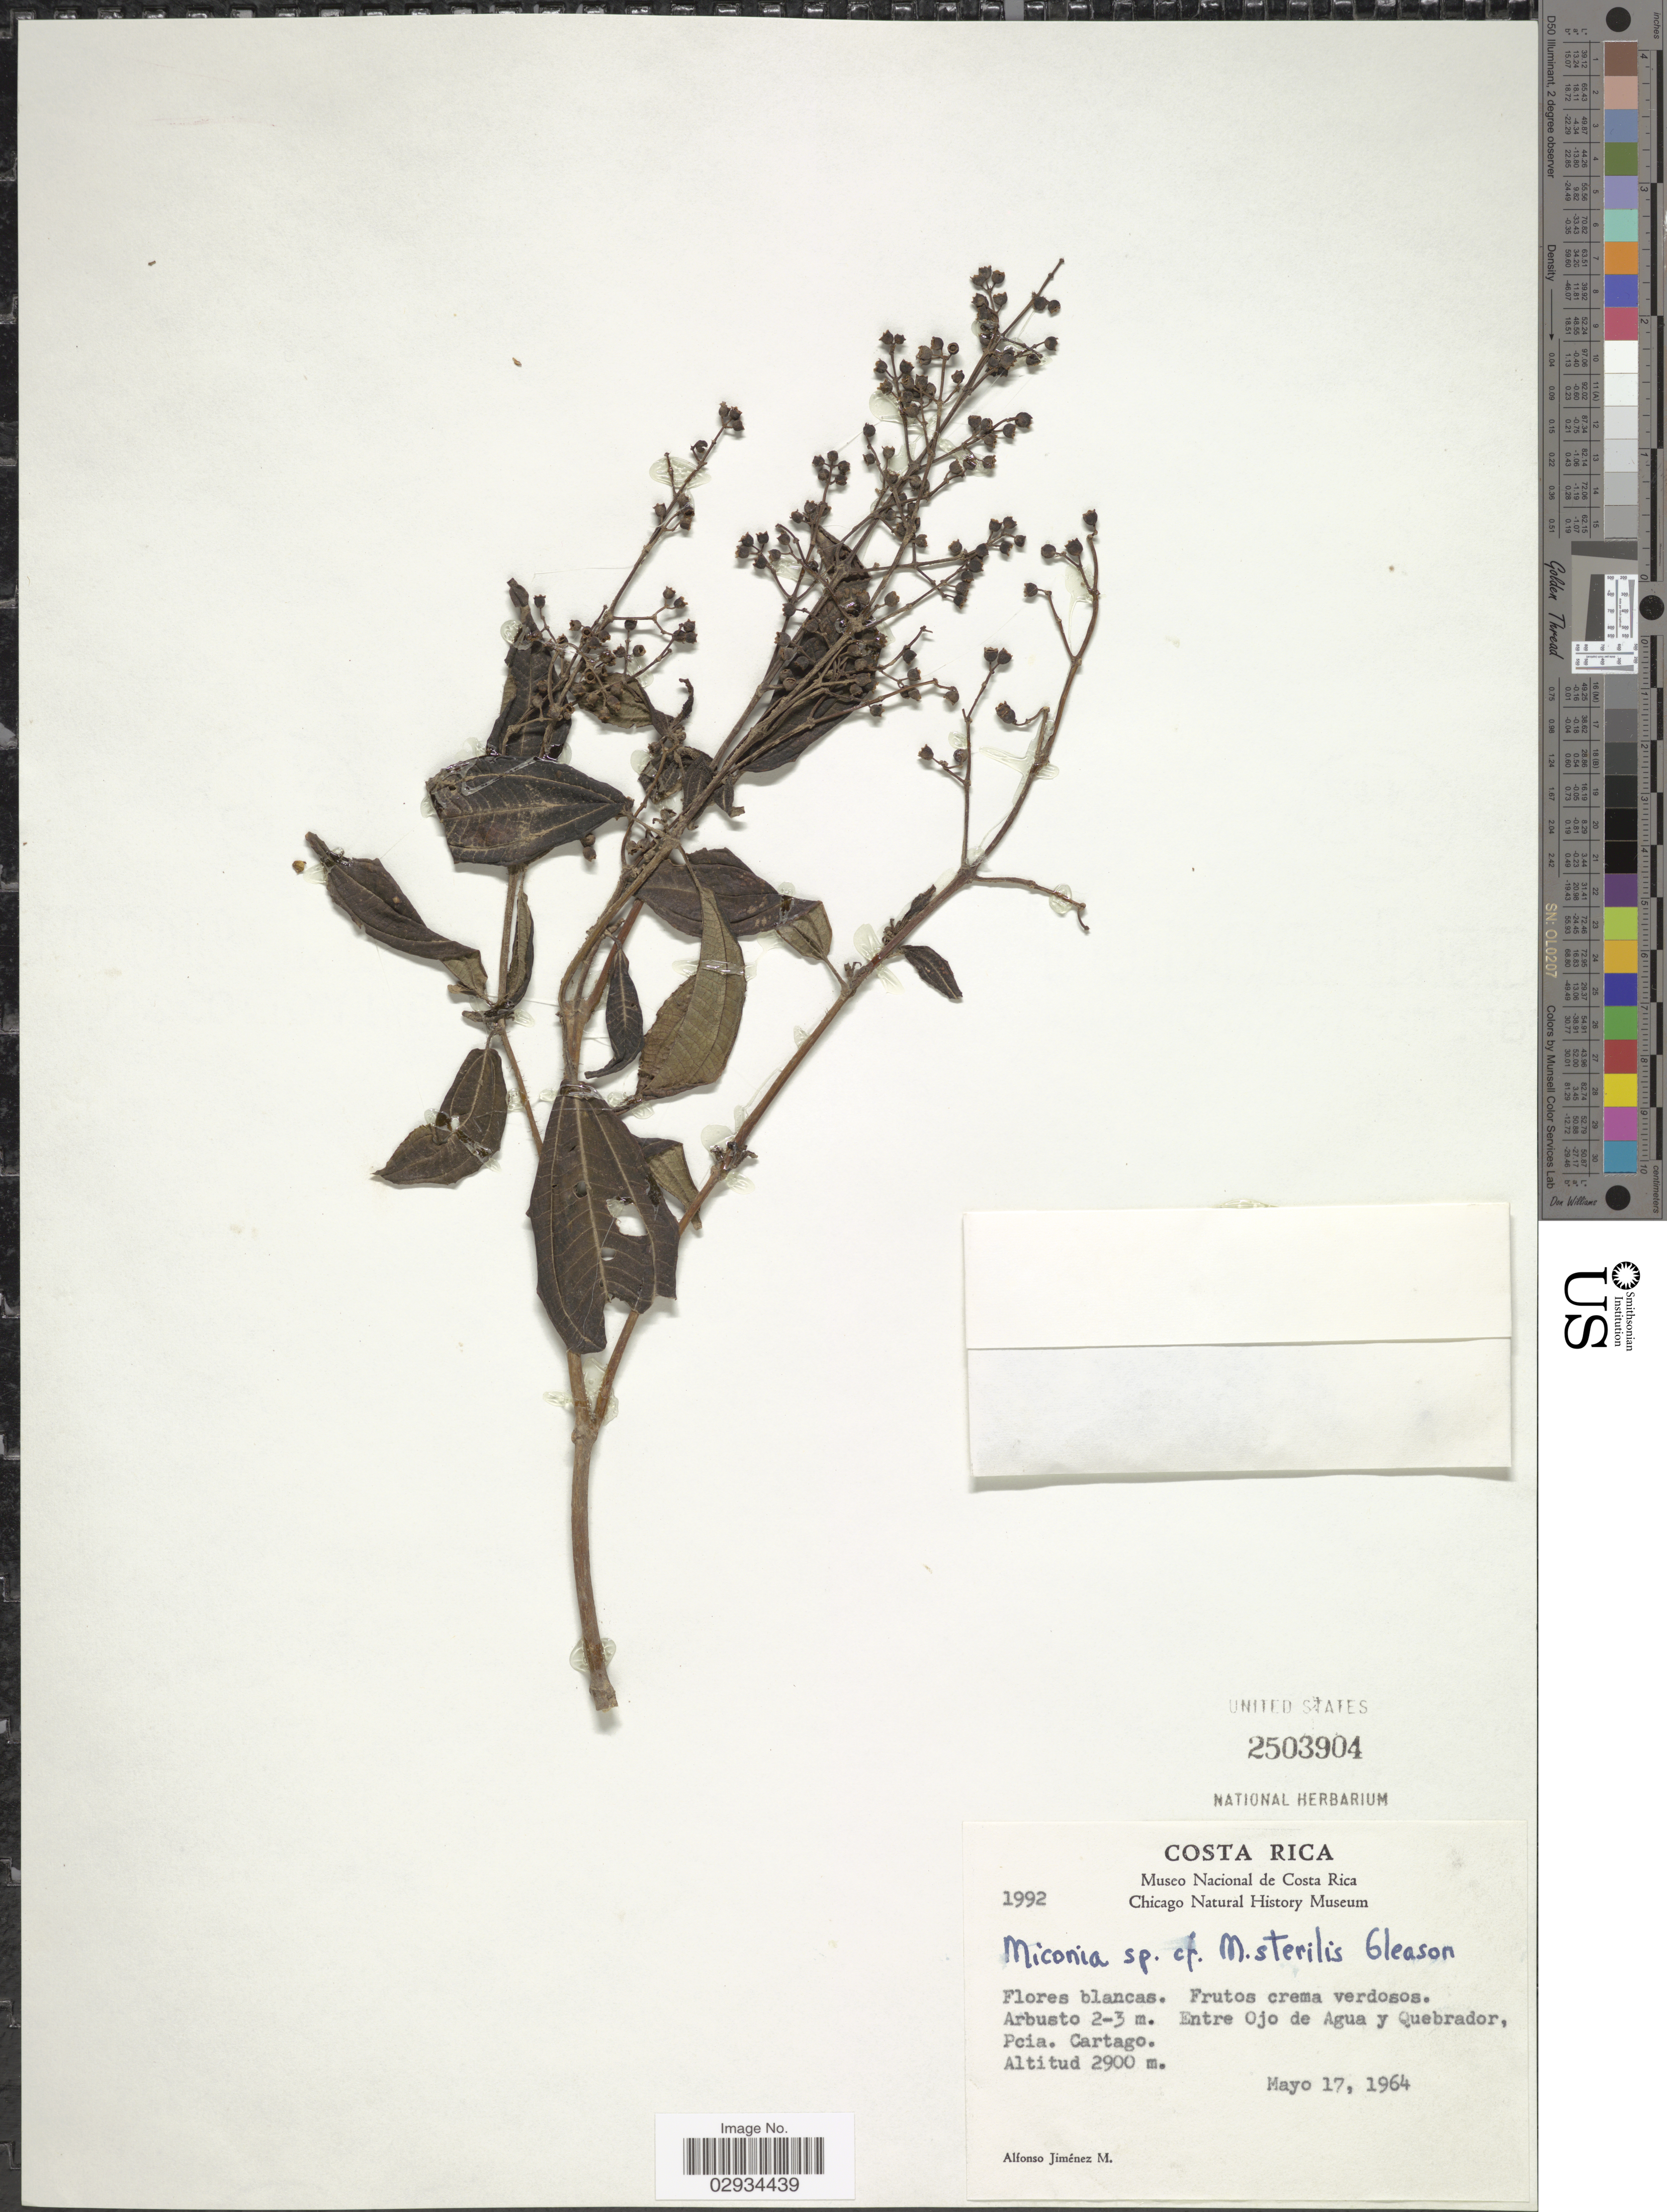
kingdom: Plantae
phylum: Tracheophyta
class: Magnoliopsida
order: Myrtales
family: Melastomataceae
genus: Miconia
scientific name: Miconia sterilis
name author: Gleason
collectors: A. Jimenez M.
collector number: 1992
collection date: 1964-05-17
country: Costa Rica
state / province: Cartago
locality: Entre Ojo de Agua y Quebrador, Pcia. Cartago.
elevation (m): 2900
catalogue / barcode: US 2503904